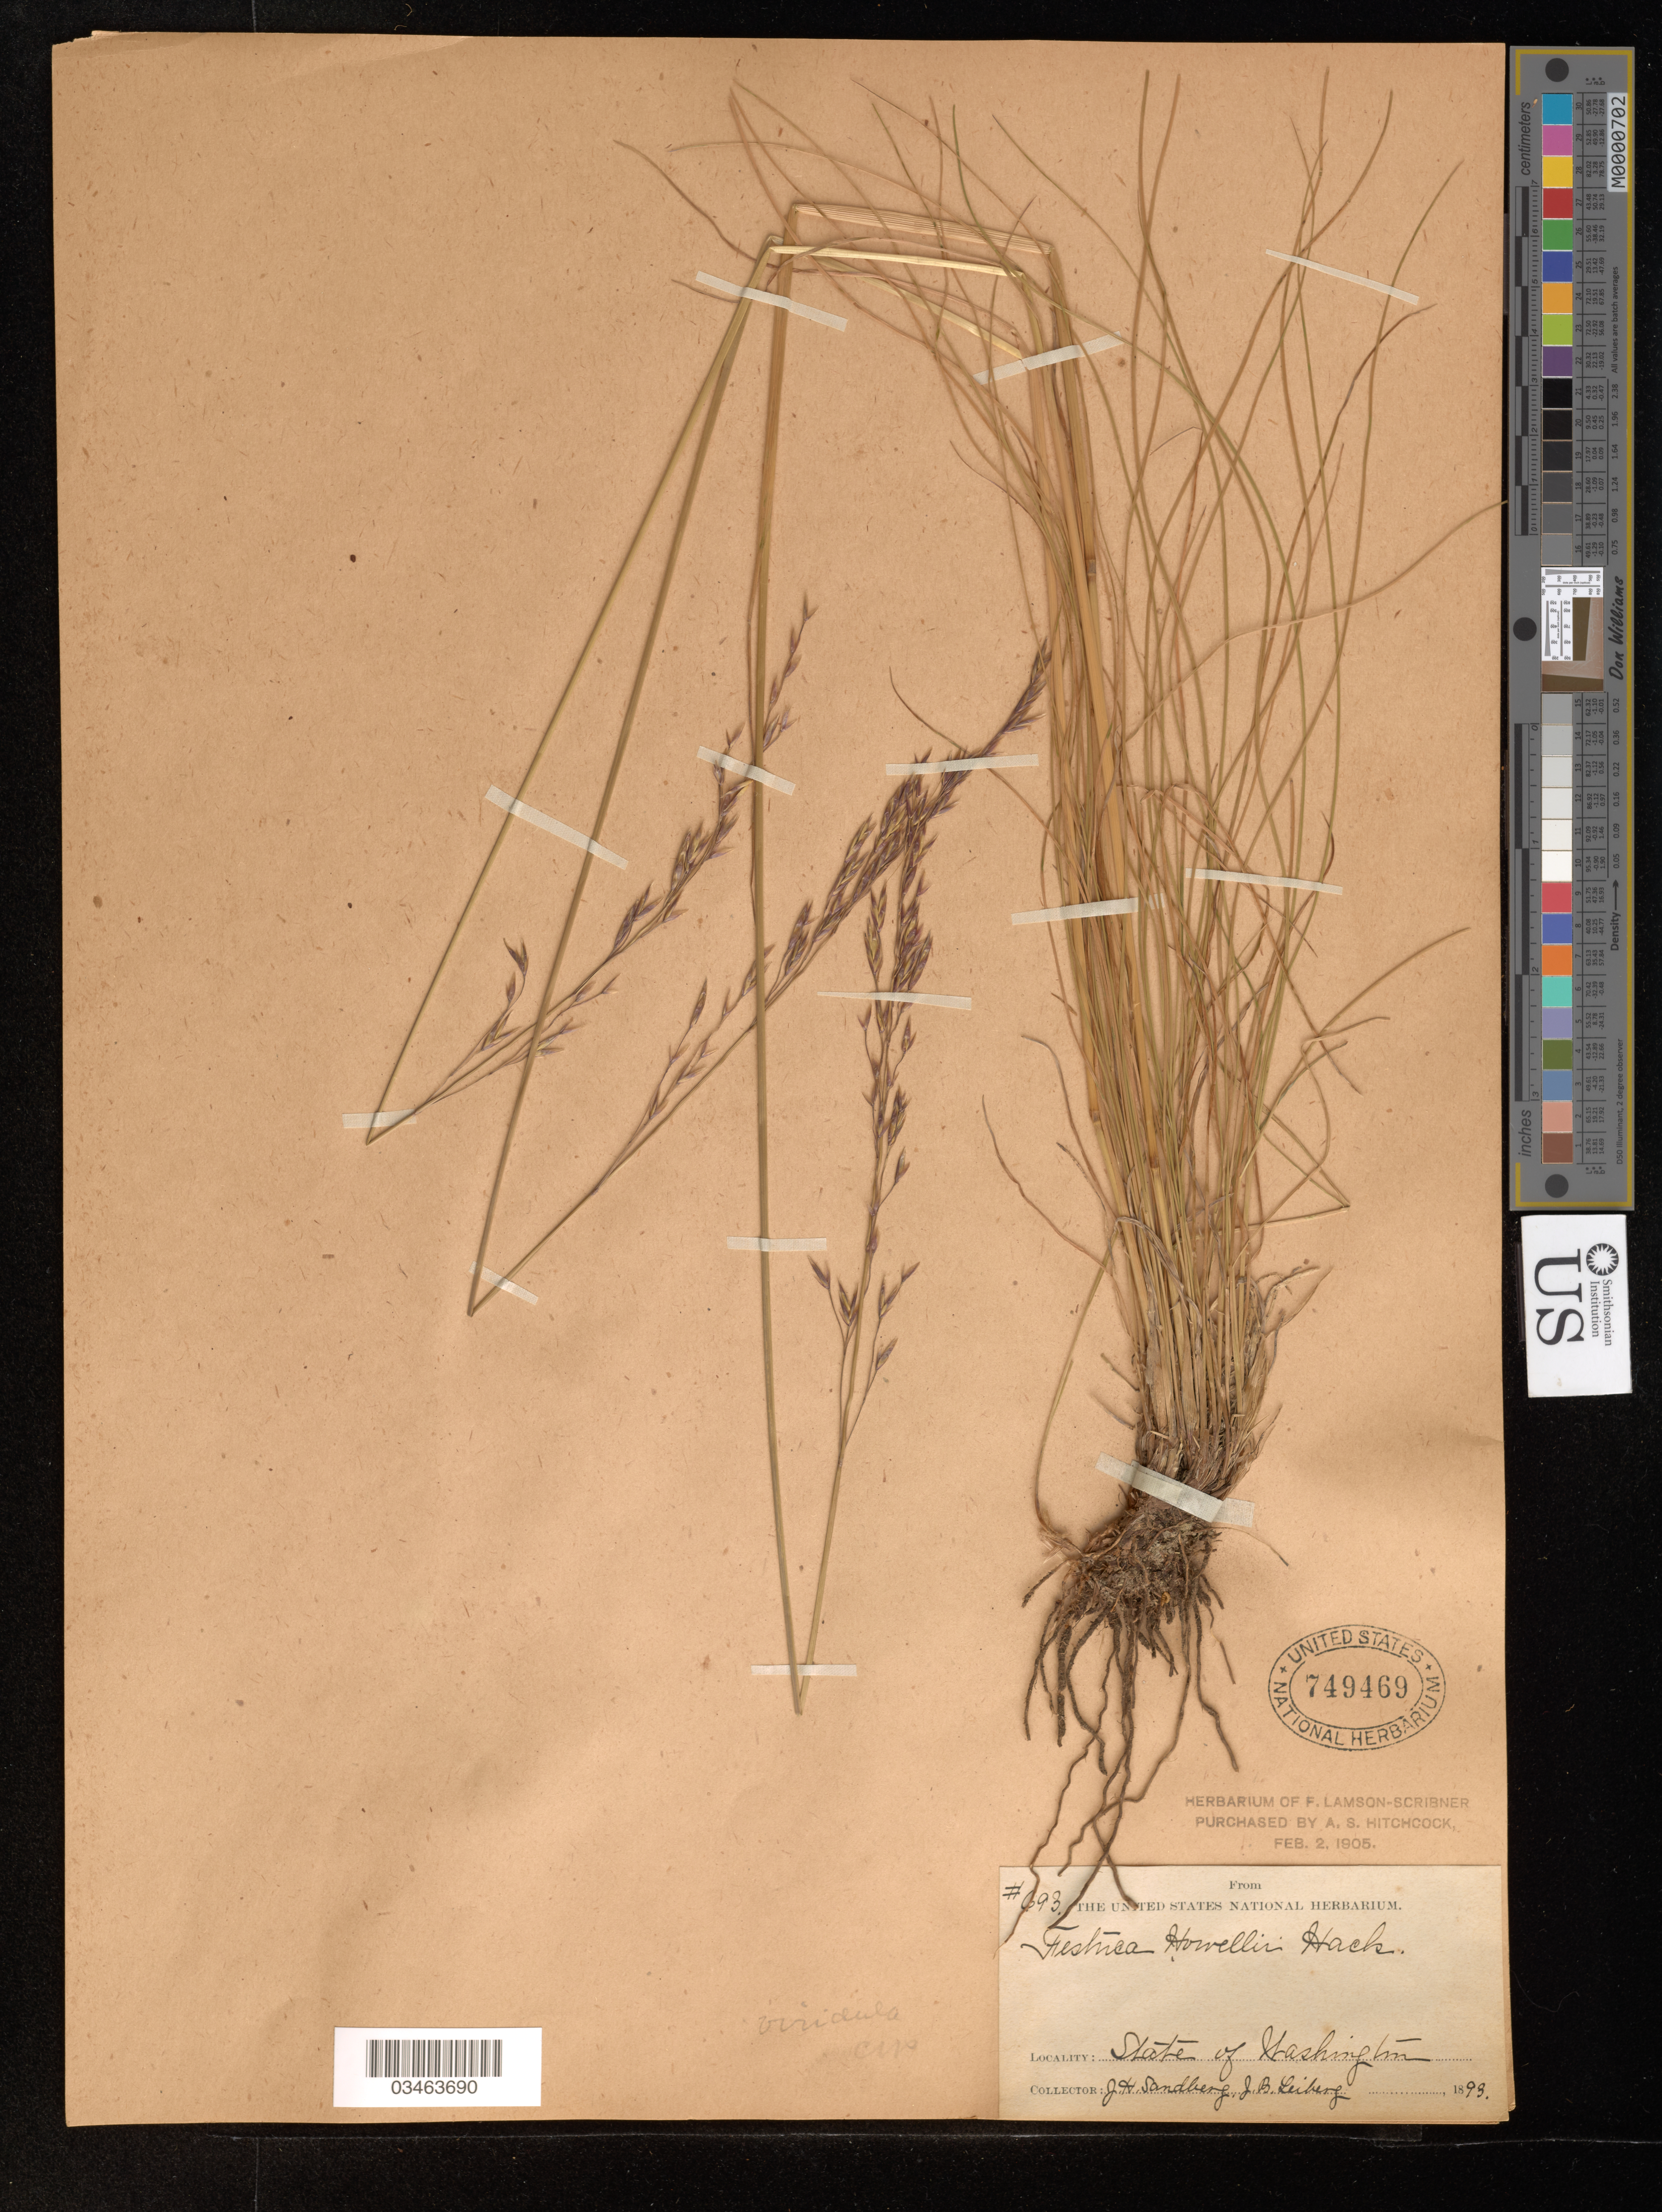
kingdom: Plantae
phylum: Tracheophyta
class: Liliopsida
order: Poales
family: Poaceae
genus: Festuca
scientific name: Festuca howellii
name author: Hack. ex W.J. Beal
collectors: J. Sandberg & J. Leiberg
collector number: !93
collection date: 1893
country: United States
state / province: Washington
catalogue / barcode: US 749469